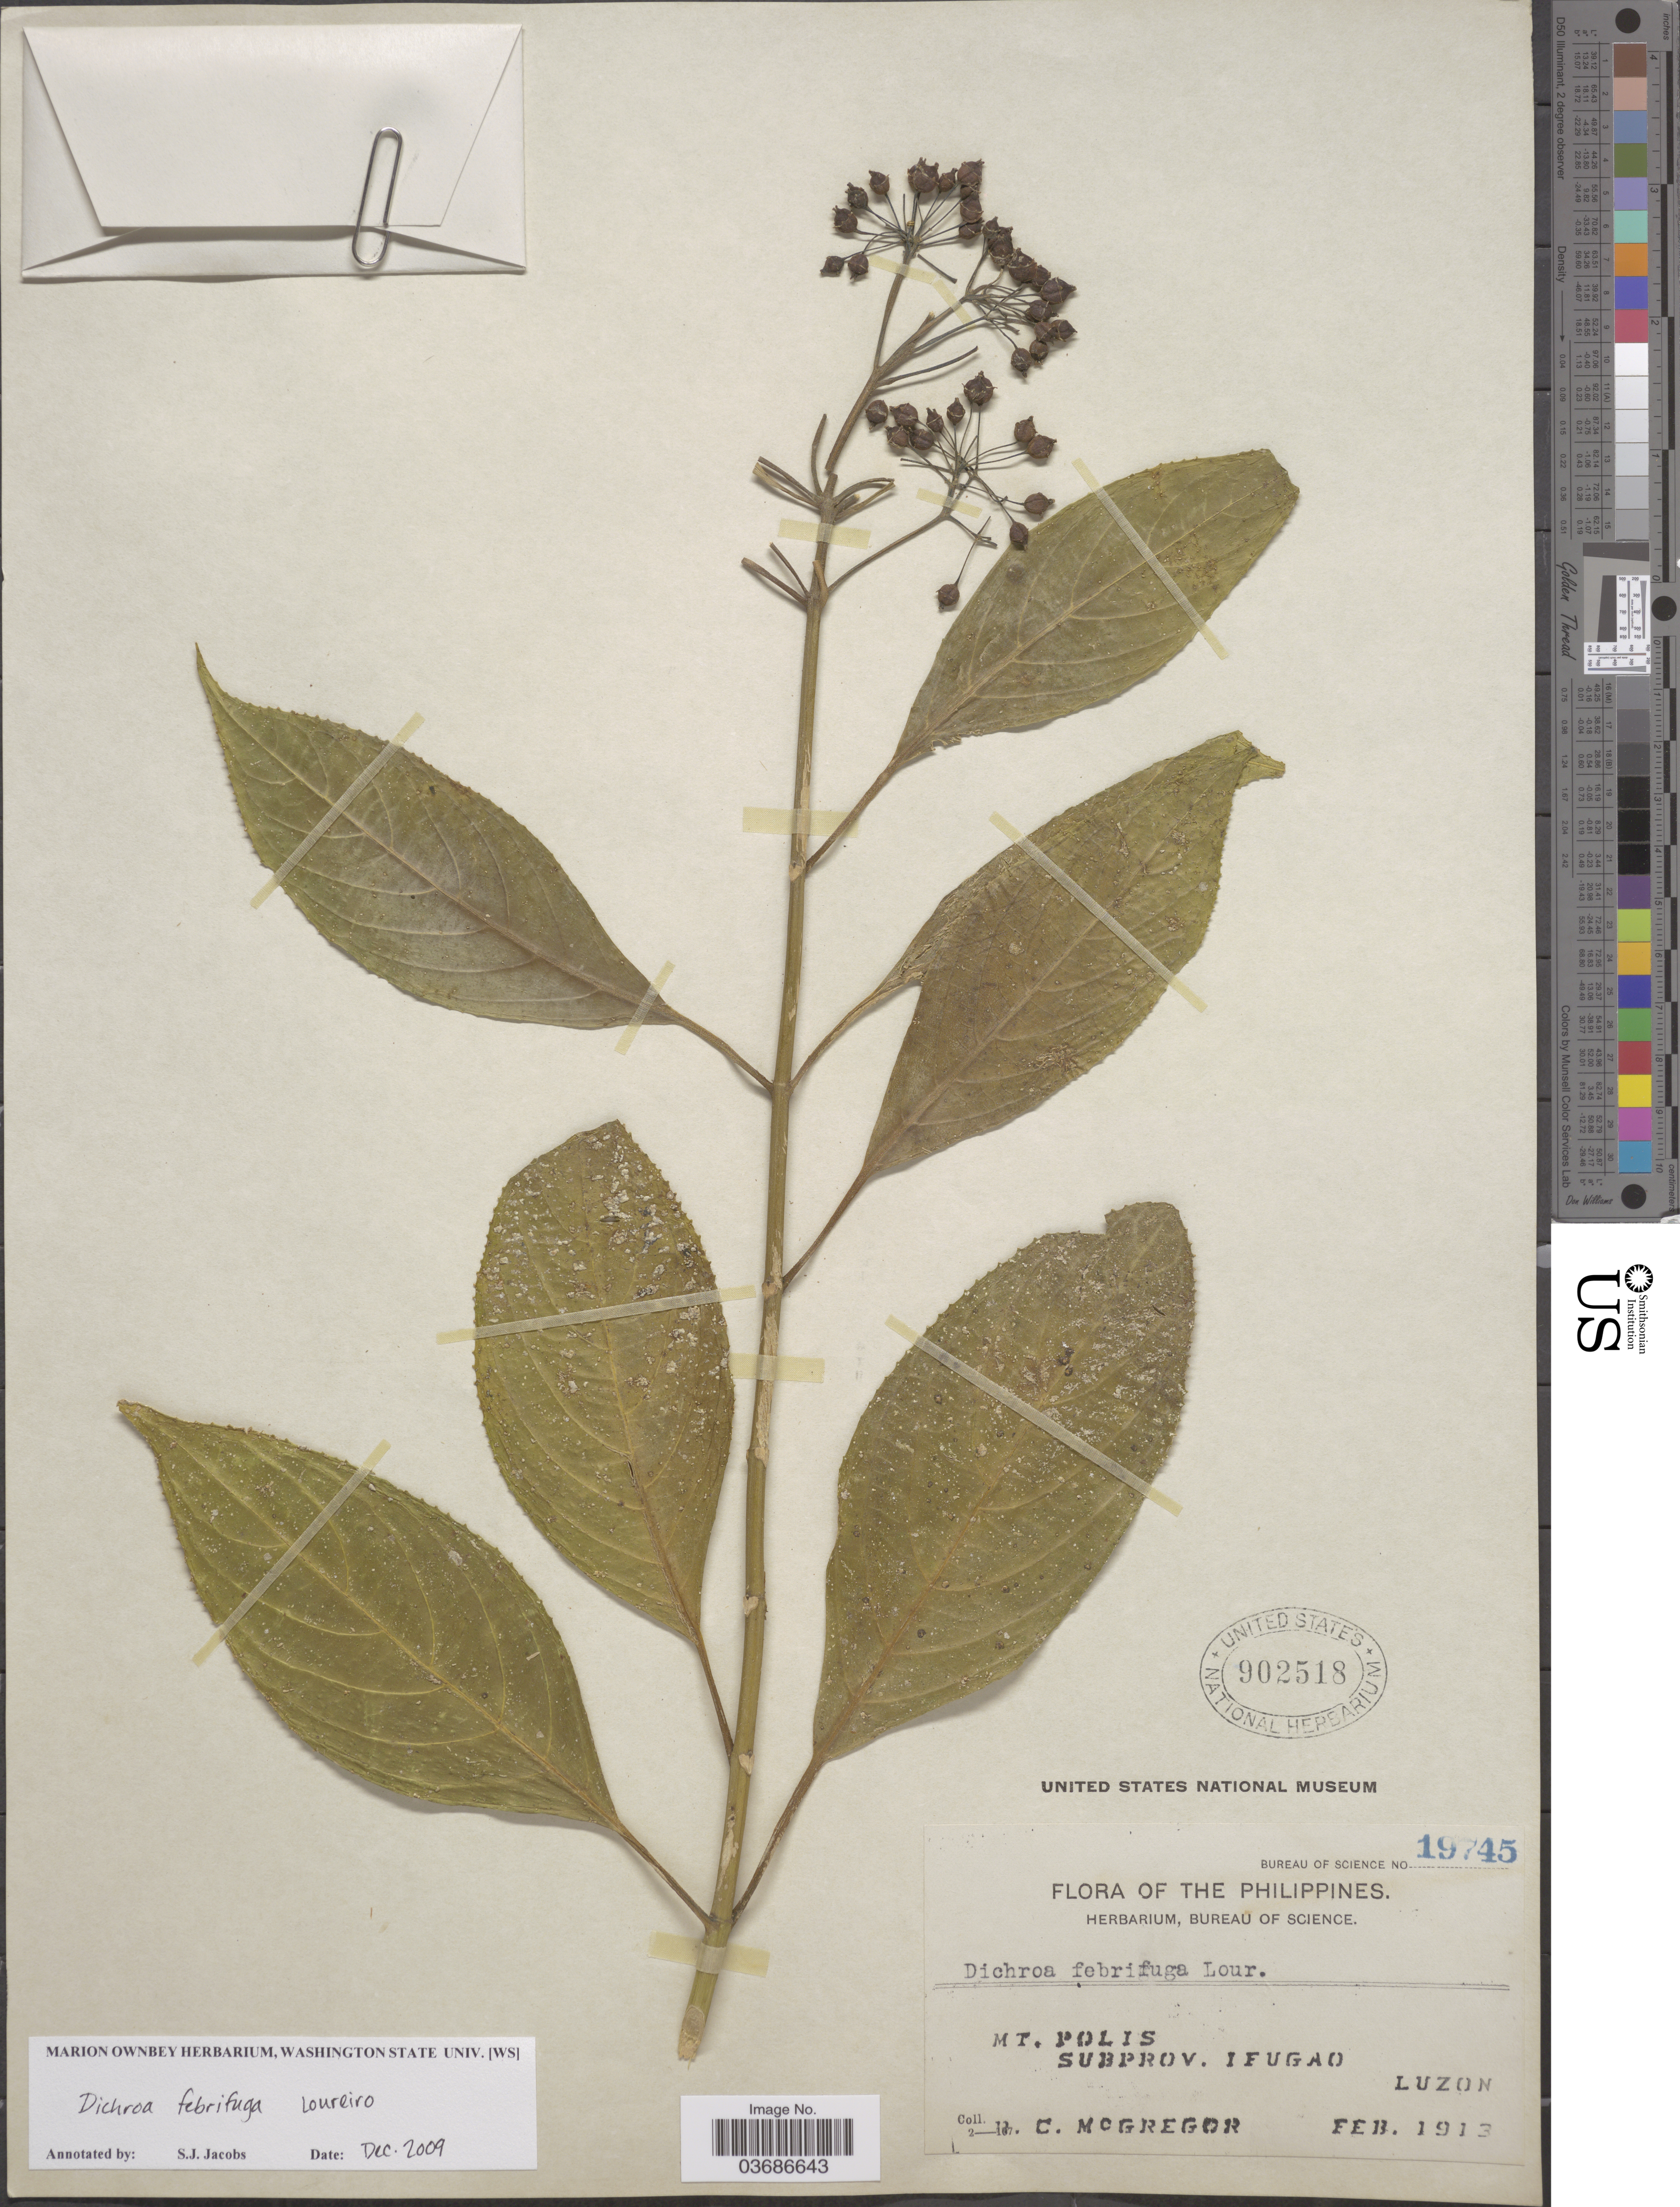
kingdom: Plantae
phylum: Tracheophyta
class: Magnoliopsida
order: Cornales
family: Hydrangeaceae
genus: Hydrangea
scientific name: Hydrangea febrifuga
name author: (Lour.) Y. De Smet & C. Granados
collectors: R. C. McGregor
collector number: Bureau of Science 19745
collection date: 1913-02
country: Philippines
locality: Mt. Polis. Subprov. Ifugao. Luzon.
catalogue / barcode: US 902518